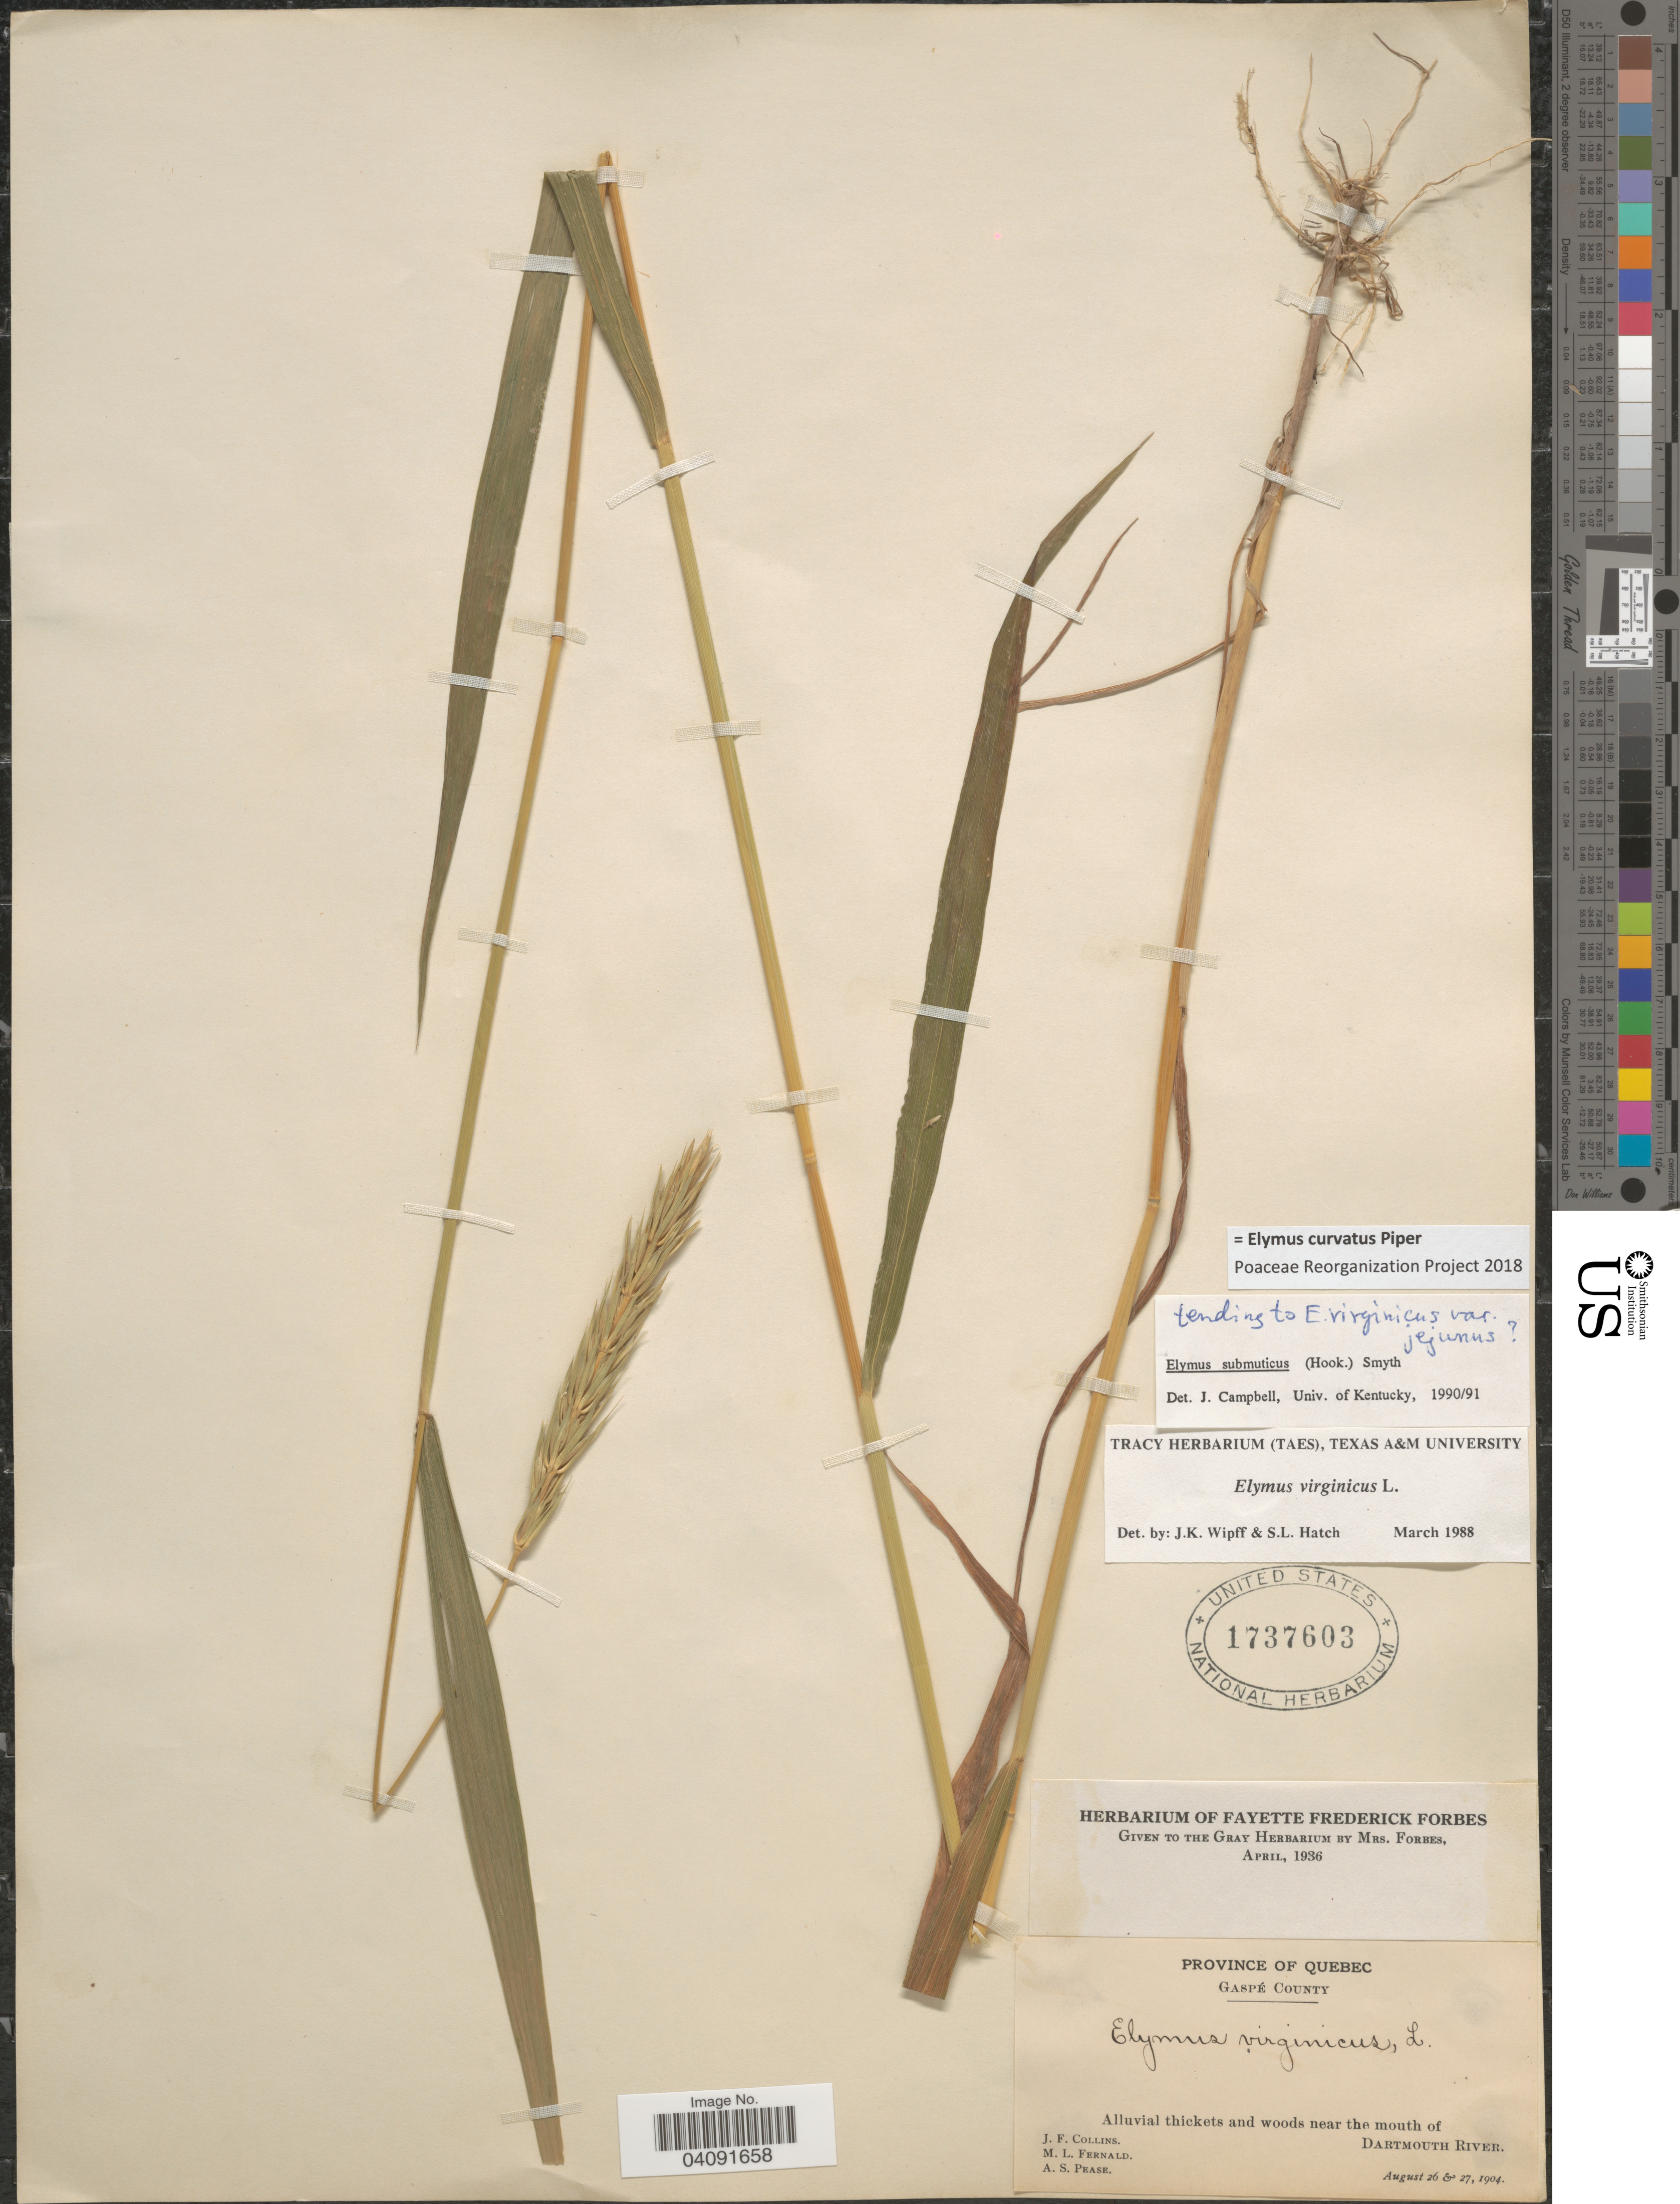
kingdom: Plantae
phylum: Tracheophyta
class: Liliopsida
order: Poales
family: Poaceae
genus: Elymus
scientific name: Elymus curvatus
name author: Piper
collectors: J. Collins, M. L. Fernald & A. S. Pease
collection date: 1904-08-26/1904-08-27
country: Canada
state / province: Quebec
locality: Gaspé County. Alluvial thickets and woods near the mouth of Dartmouth River.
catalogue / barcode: US 1737603